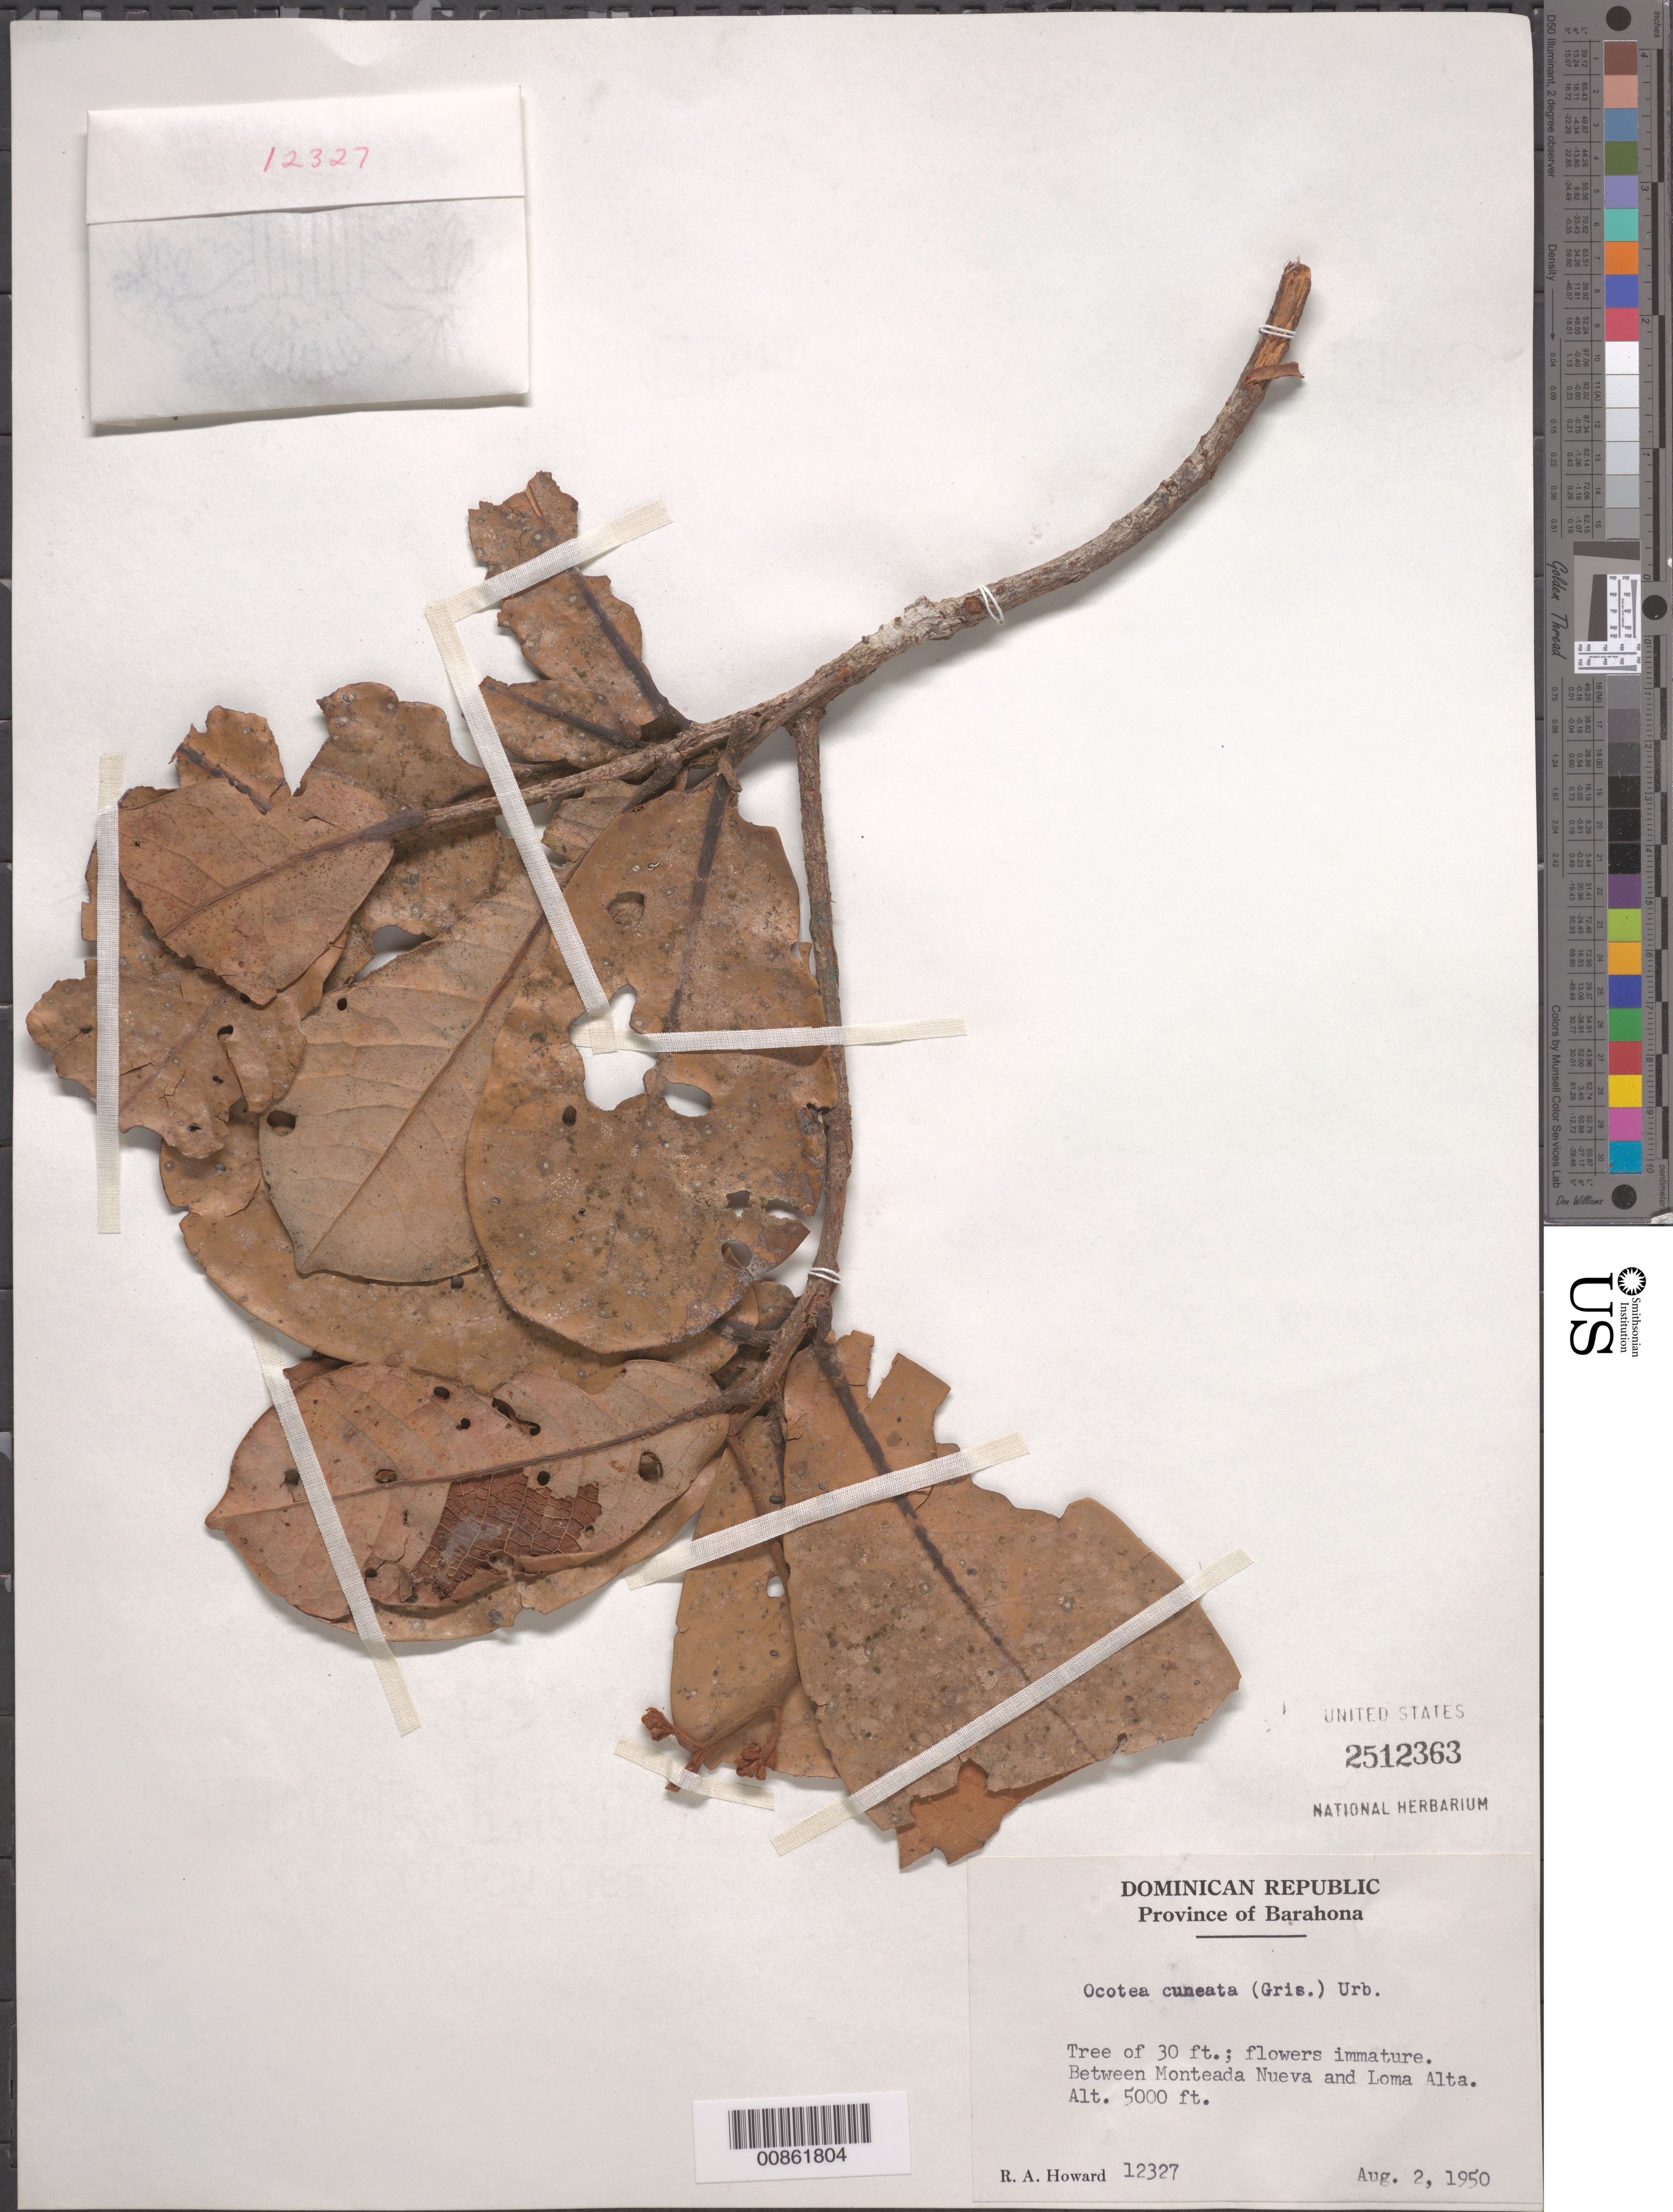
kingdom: Plantae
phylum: Tracheophyta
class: Magnoliopsida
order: Laurales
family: Lauraceae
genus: Ocotea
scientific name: Ocotea cuneata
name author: (Griseb.) M. Gómez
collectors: R. A. Howard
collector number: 12327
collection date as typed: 02 Aug 1950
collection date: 1950-08-02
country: Dominican Republic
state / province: Barahona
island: Hispaniola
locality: Between Monteada Nueva and Loma Alta.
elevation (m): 1524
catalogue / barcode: US 2512363